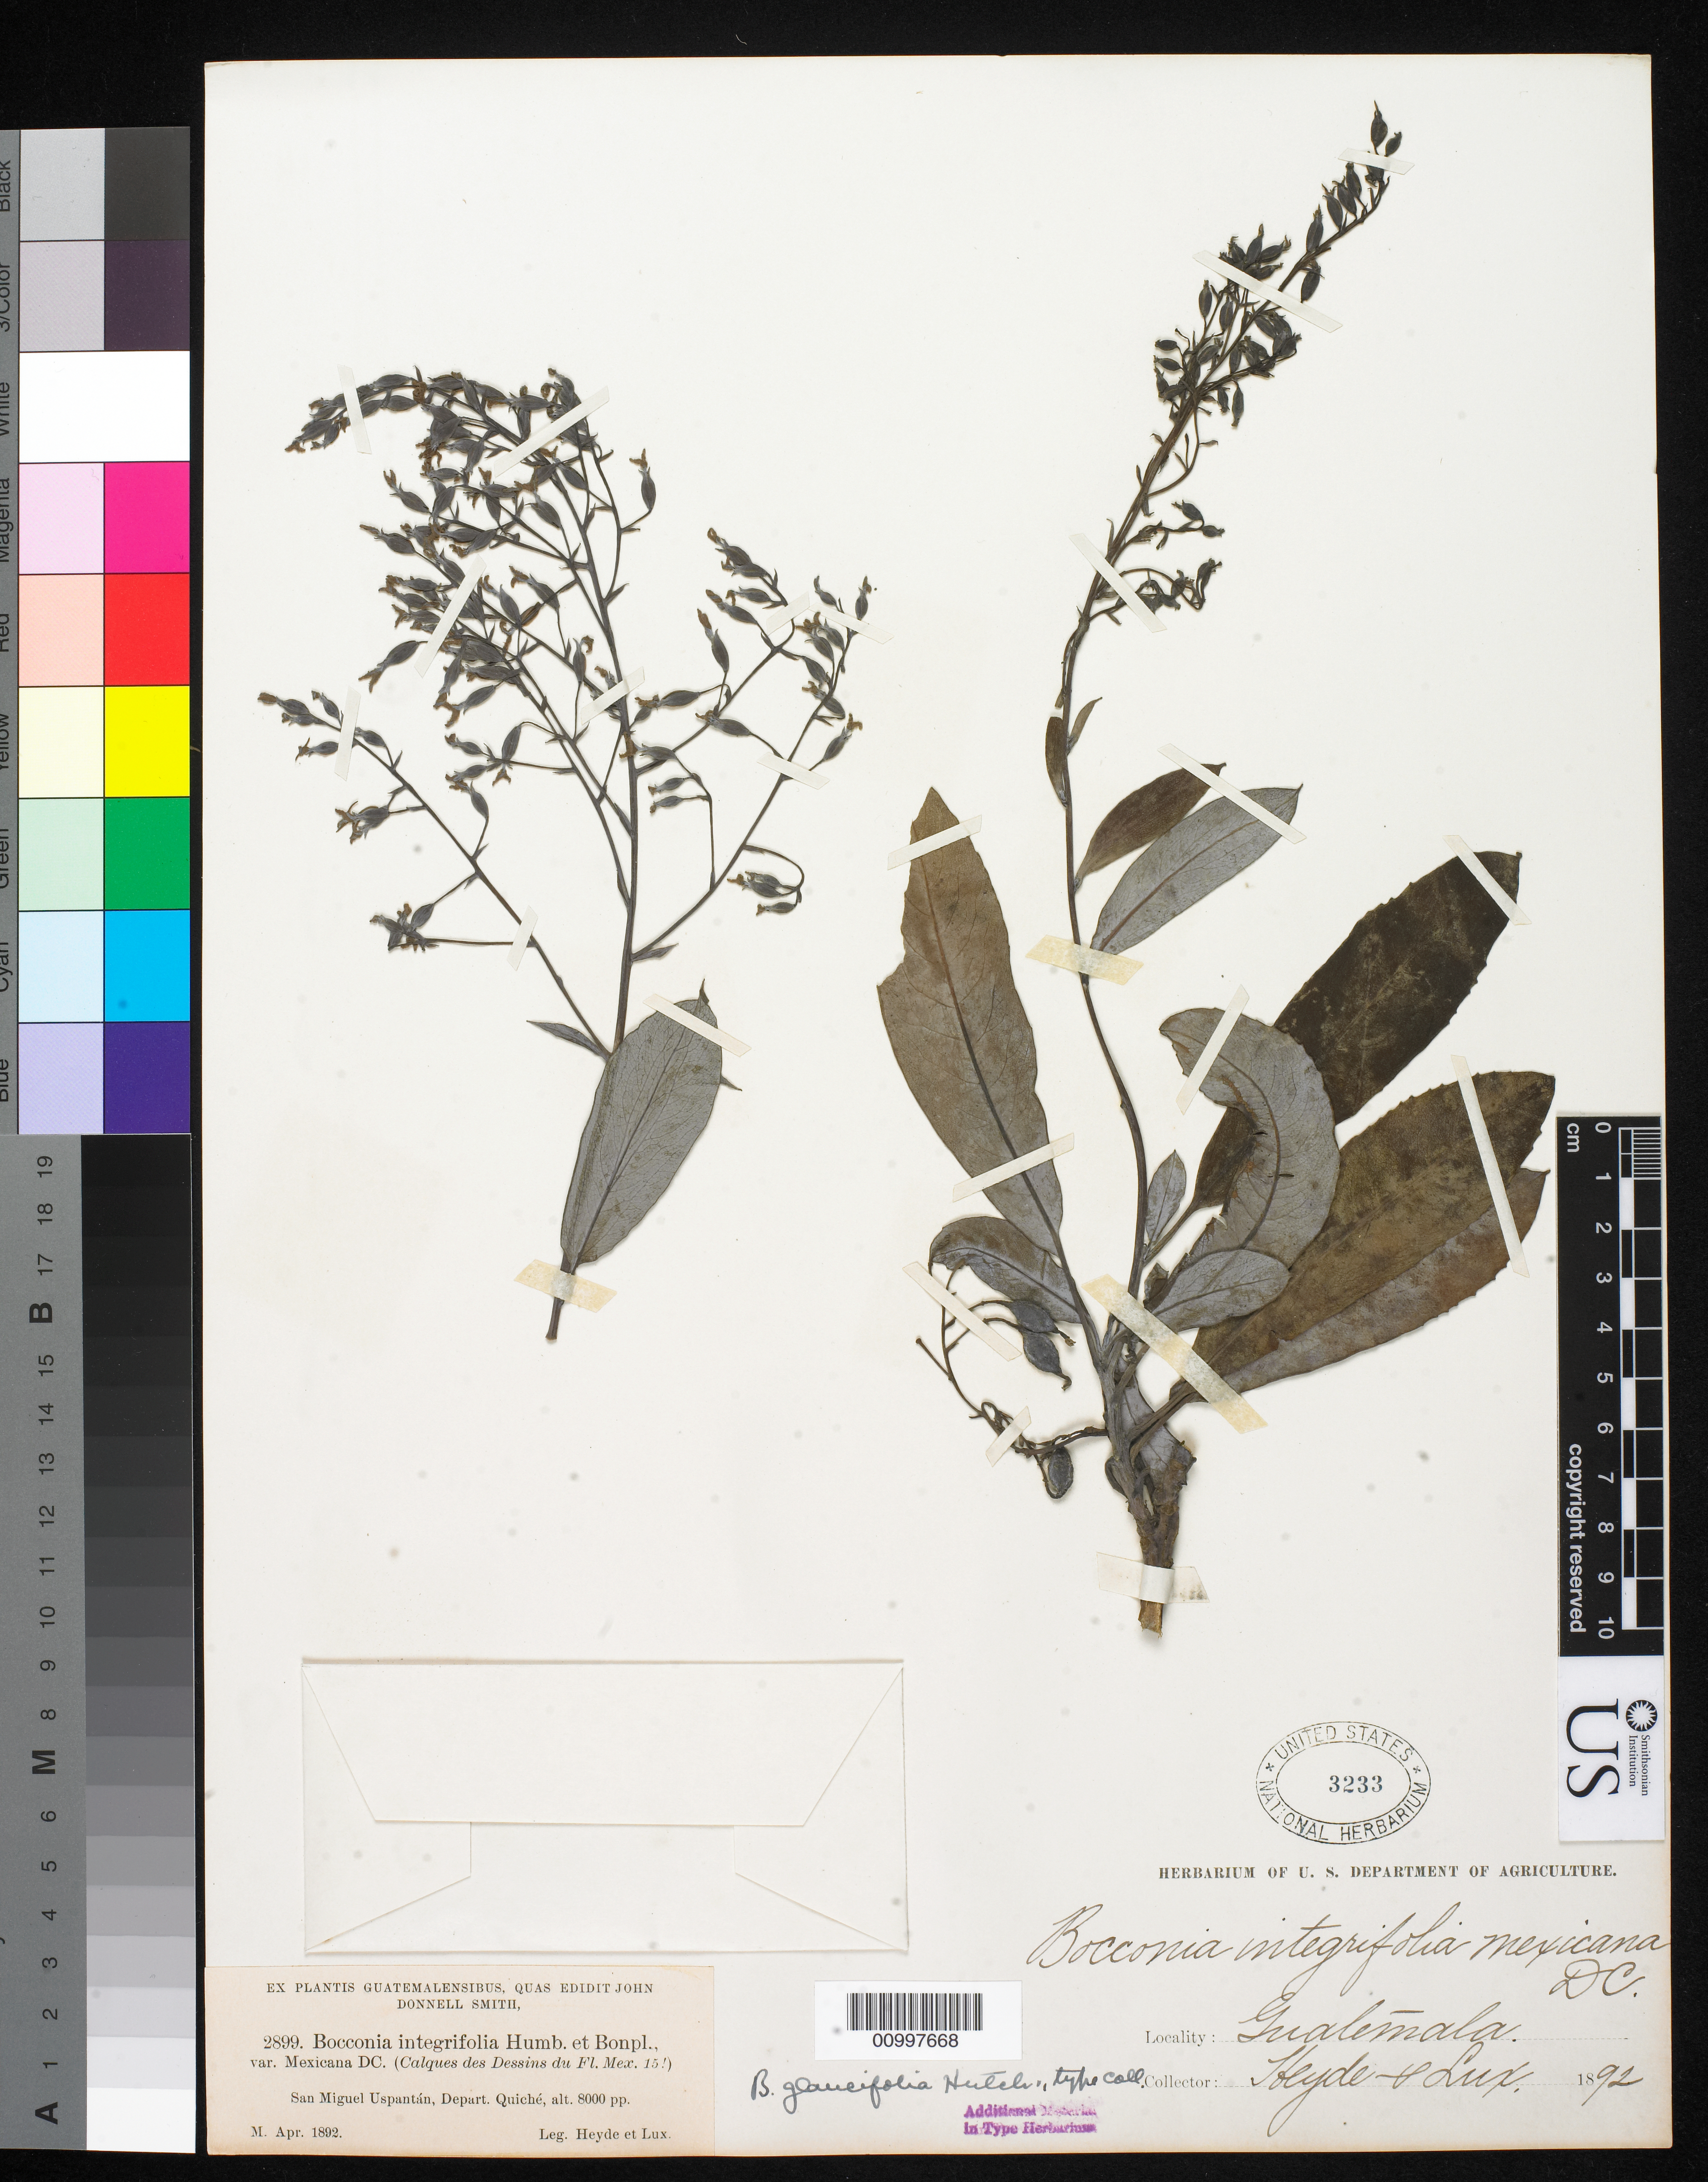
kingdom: Plantae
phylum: Tracheophyta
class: Magnoliopsida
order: Ranunculales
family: Papaveraceae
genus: Bocconia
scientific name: Bocconia glaucifolia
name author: Hutch.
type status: Isotype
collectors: E. T. Heyde & E. Lux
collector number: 2899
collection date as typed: Apr 1892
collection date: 1892-04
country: Guatemala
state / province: El Quiché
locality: San Miguel Uspantán.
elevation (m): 2438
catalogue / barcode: US 3233